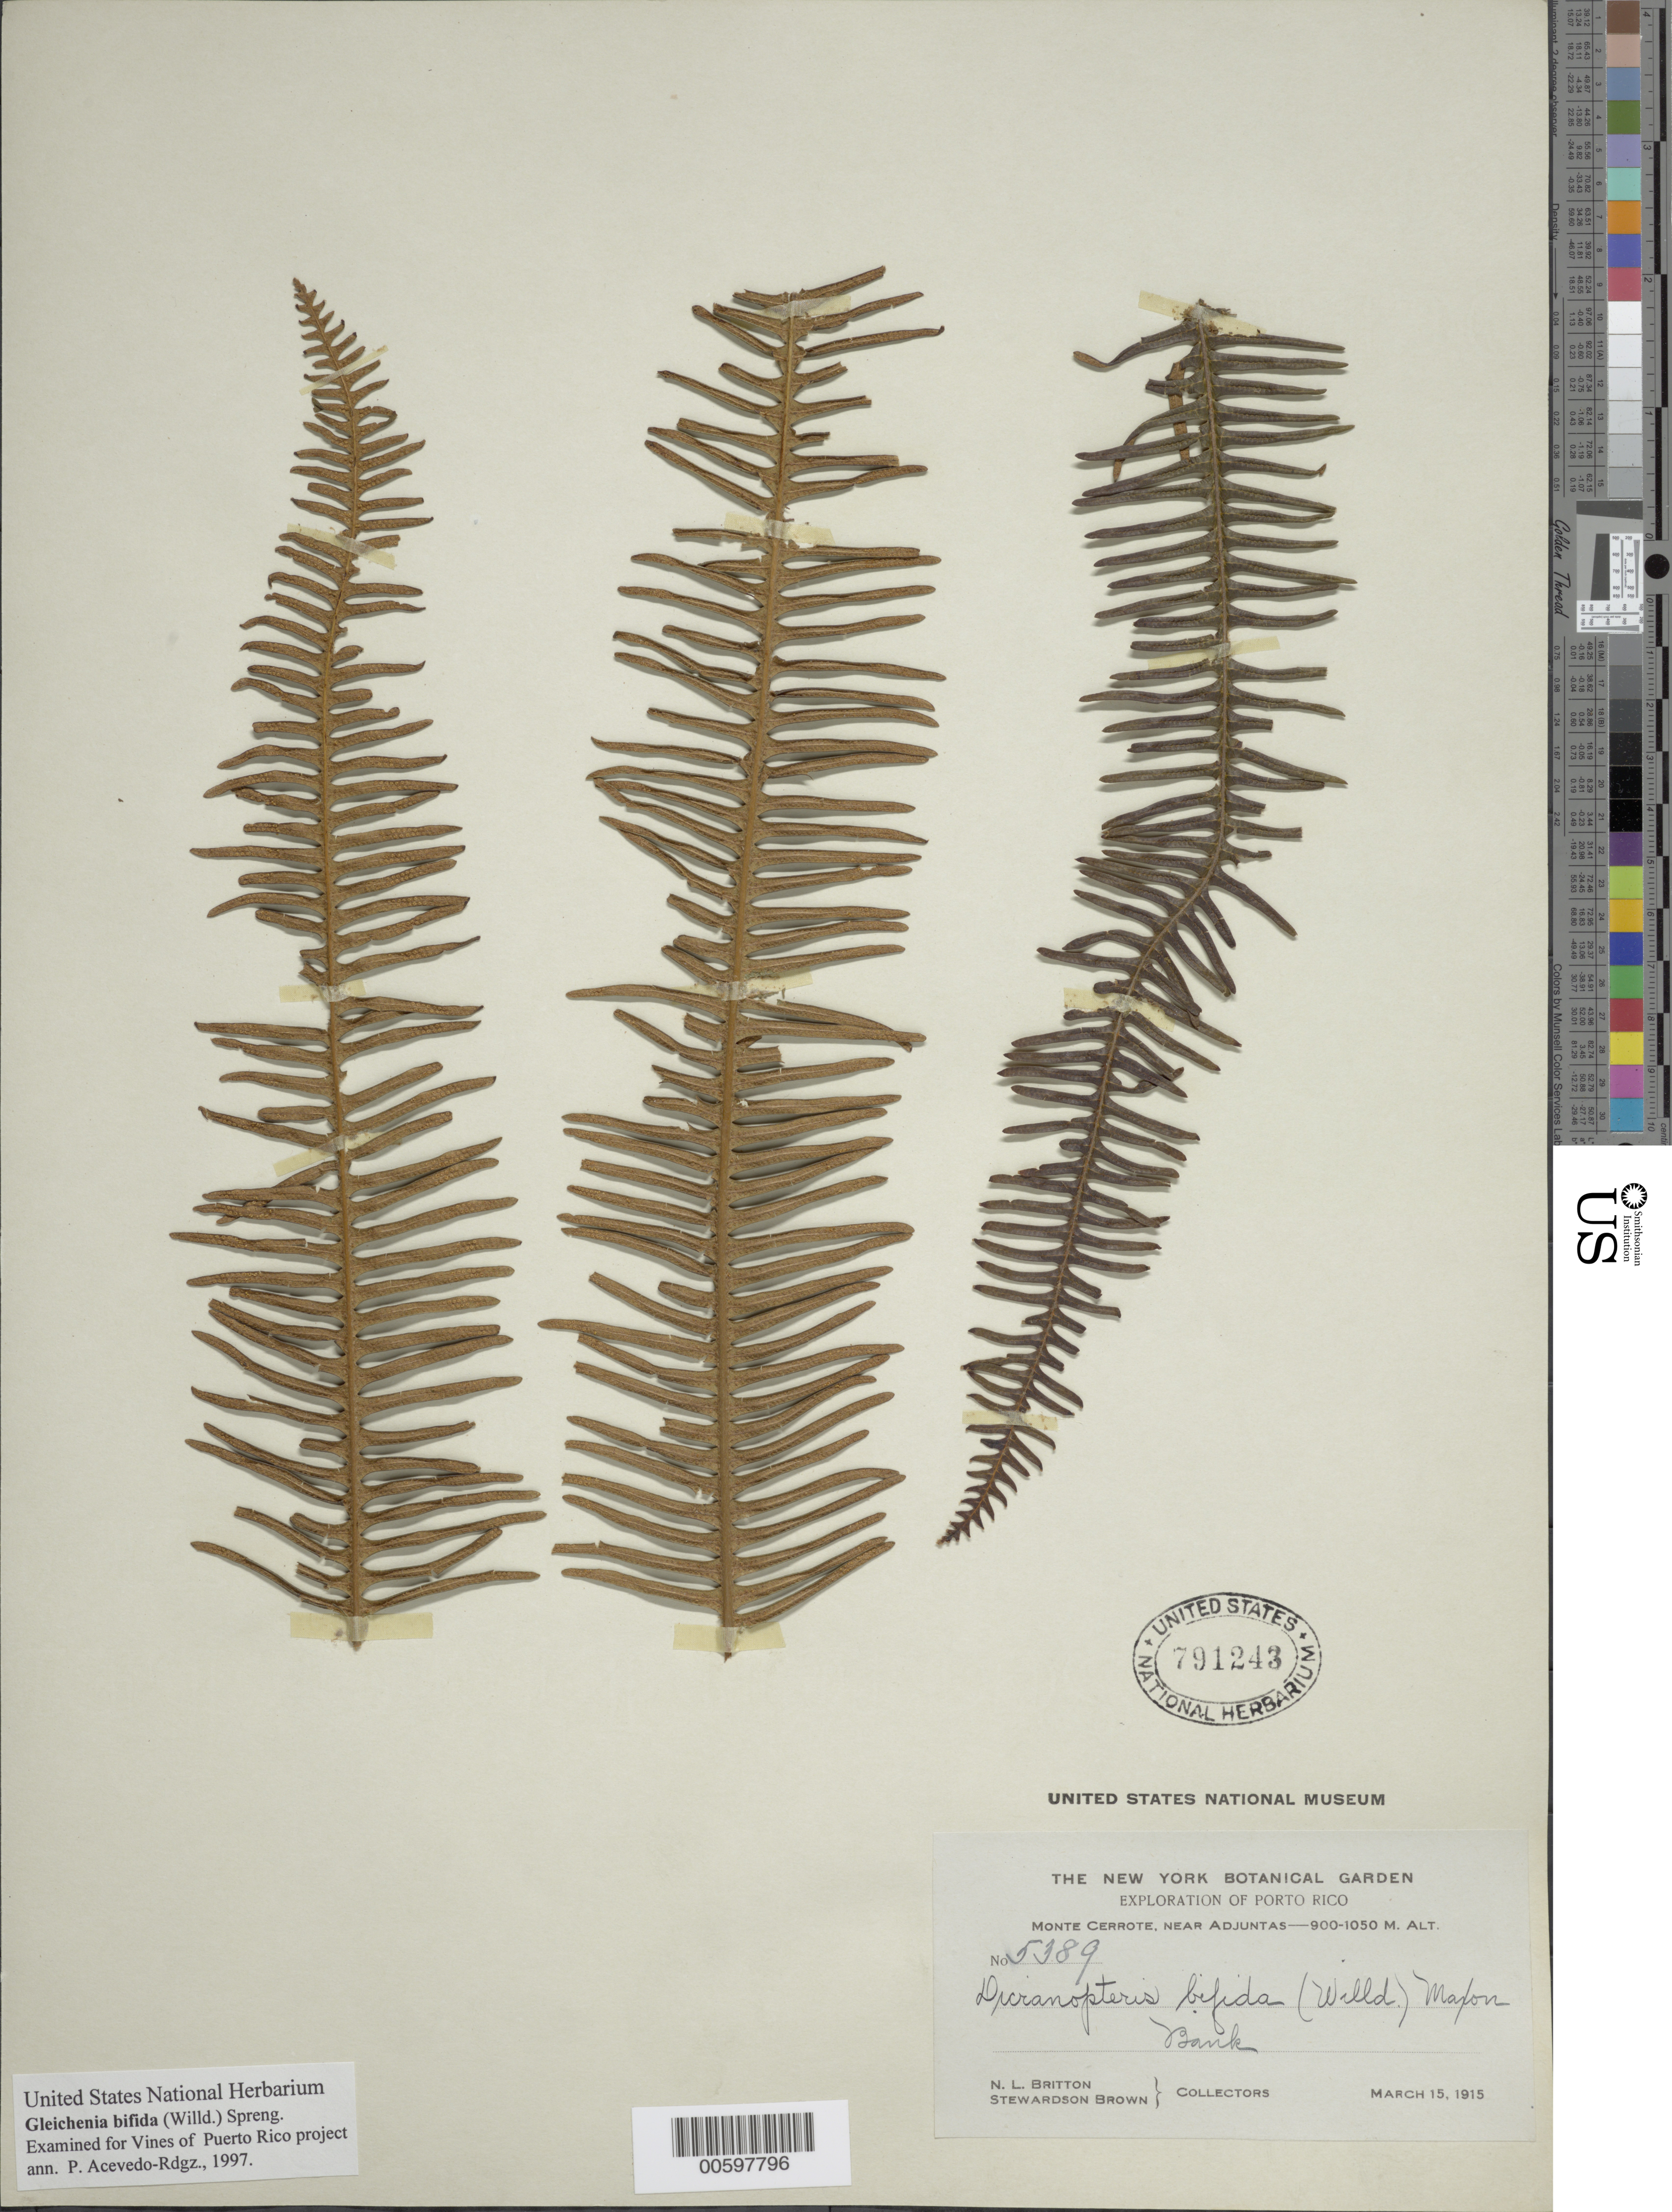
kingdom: Plantae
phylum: Tracheophyta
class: Polypodiopsida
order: Gleicheniales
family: Gleicheniaceae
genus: Sticherus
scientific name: Sticherus bifidus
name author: (Willd.) Ching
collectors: N. Britton & -- Brown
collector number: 5389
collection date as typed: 15 Mar 1915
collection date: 1915-03-15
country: Puerto Rico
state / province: Adjuntas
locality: Monte Cerrote, near Adjuntas. Bank.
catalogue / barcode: US 791243